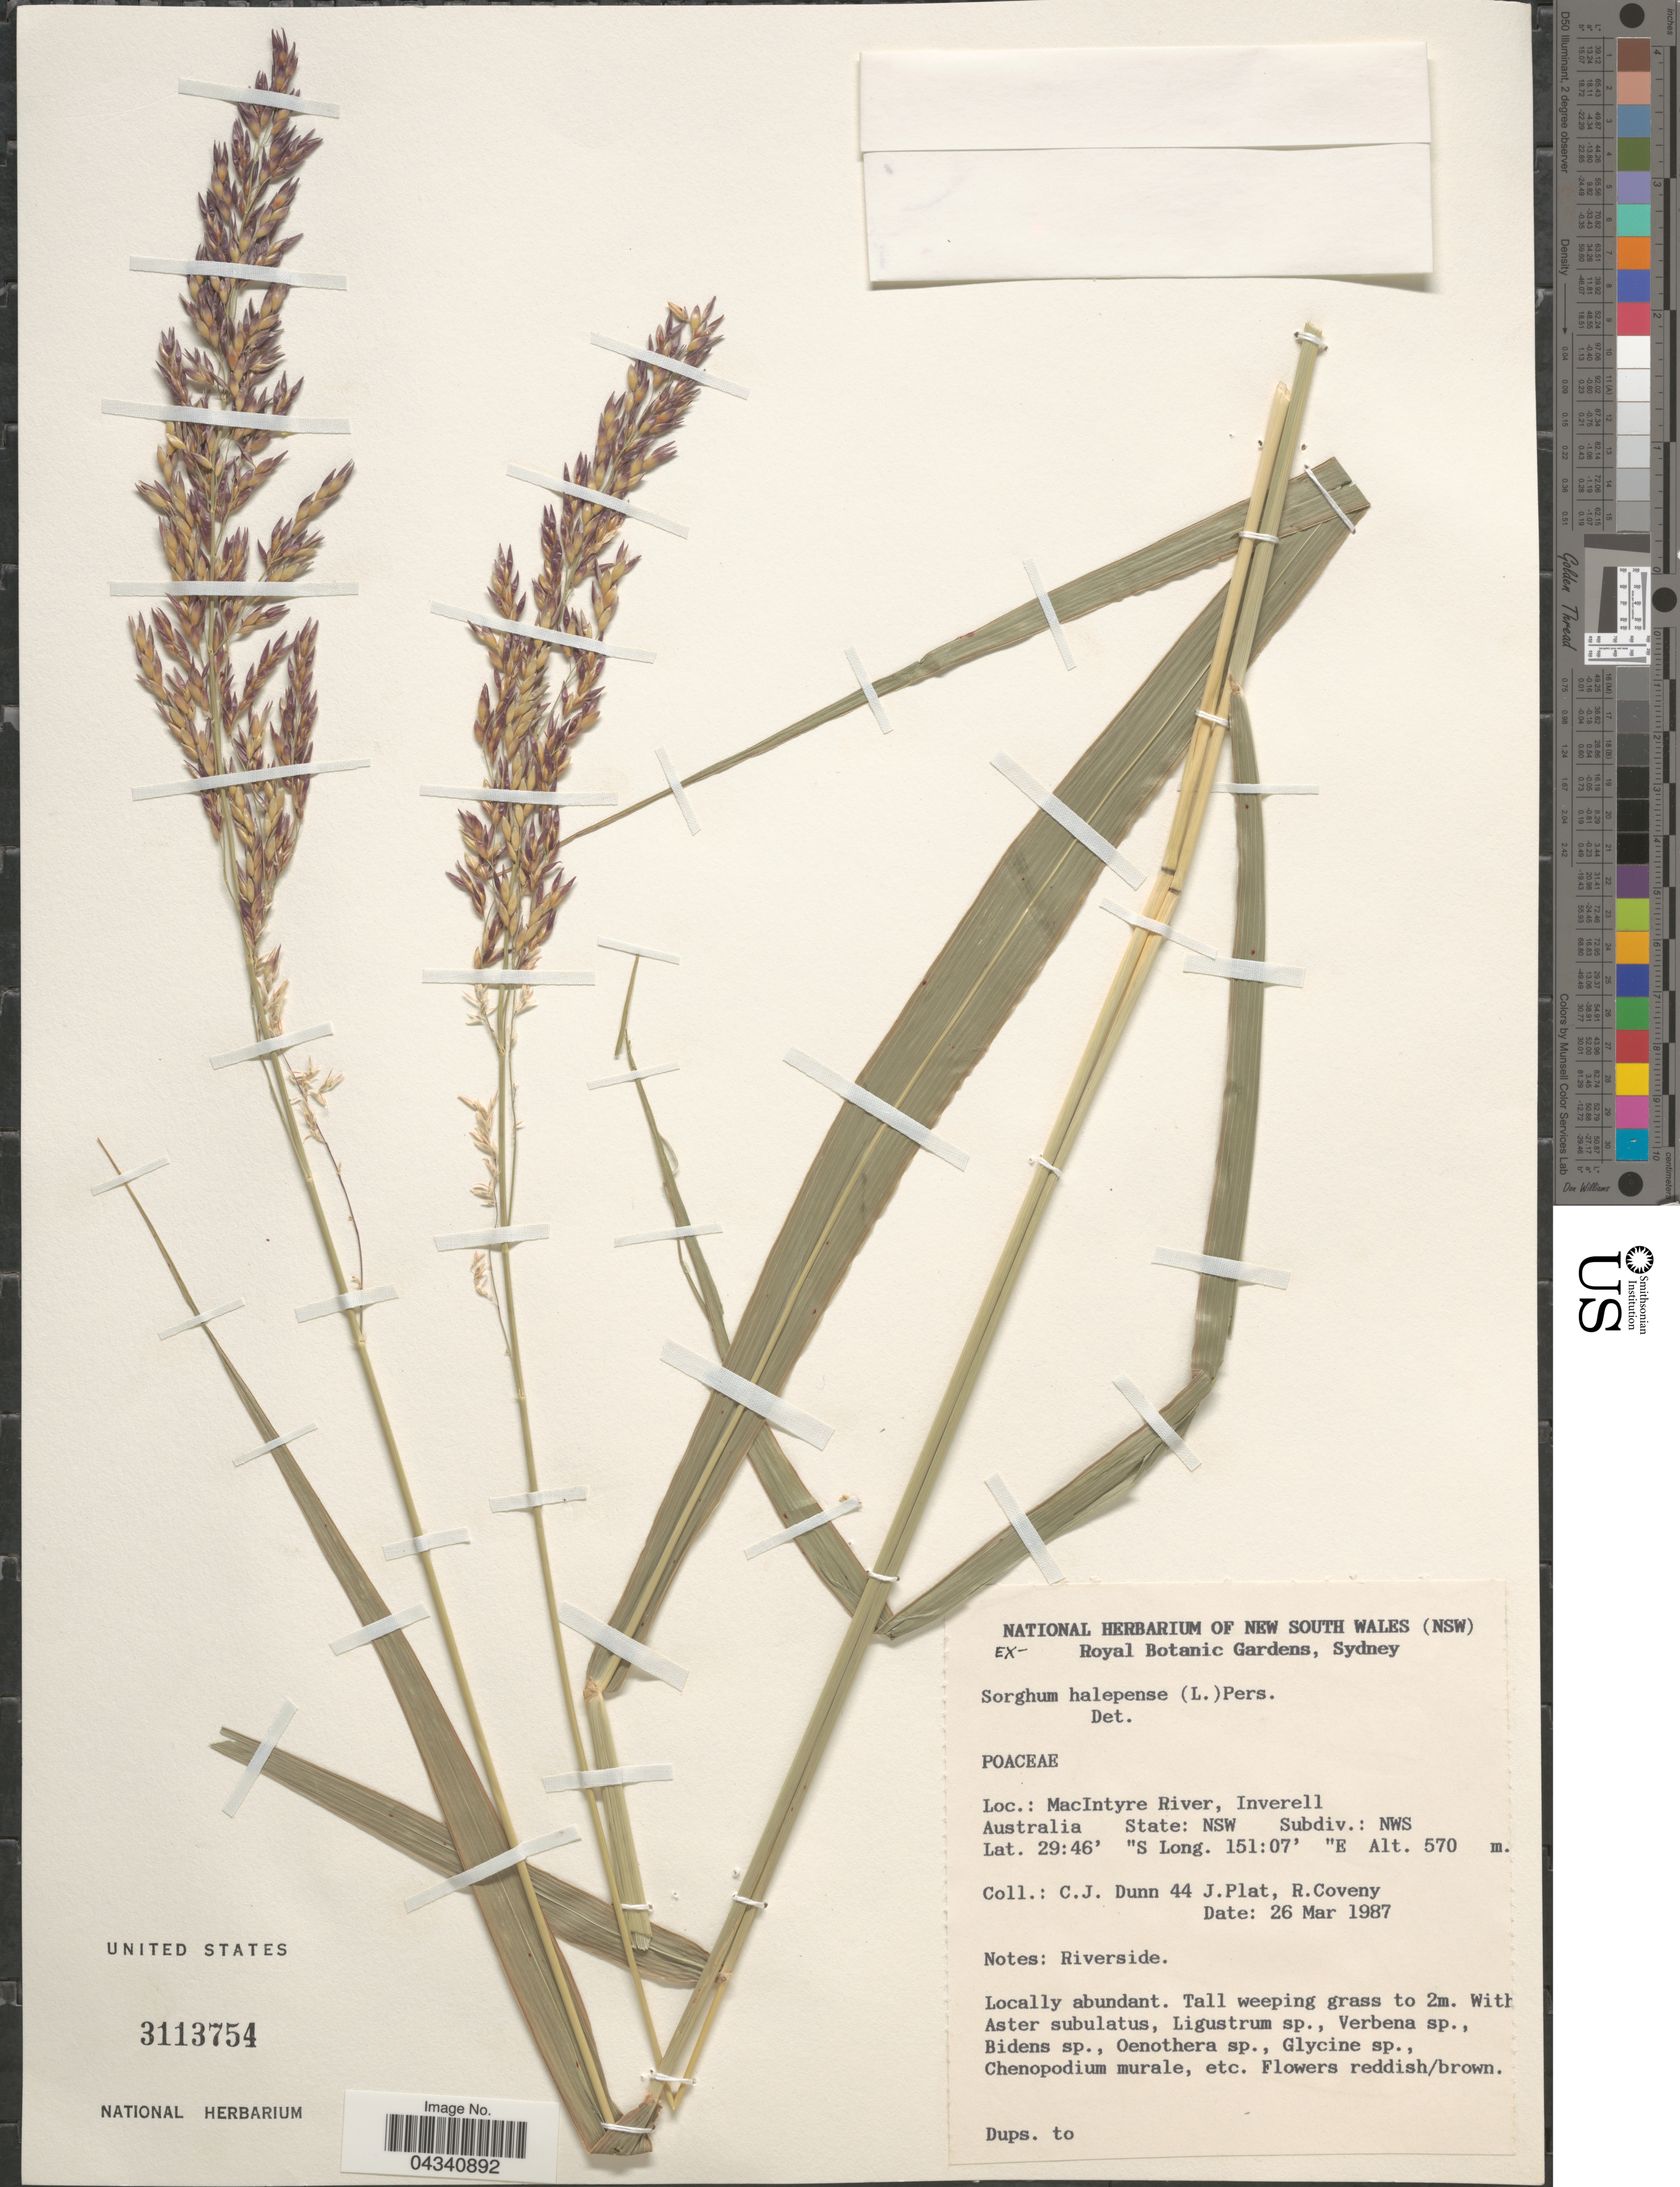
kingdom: Plantae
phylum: Tracheophyta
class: Liliopsida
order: Poales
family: Poaceae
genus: Sorghum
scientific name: Sorghum halepense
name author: (L.) Pers.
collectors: C. Dunn, J. Plat & R. Coveny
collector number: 44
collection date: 1987-03-26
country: Australia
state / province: New South Wales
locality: MacIntyre River, Inverell Australia Subdiv.: NWS.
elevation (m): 570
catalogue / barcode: US 3113754